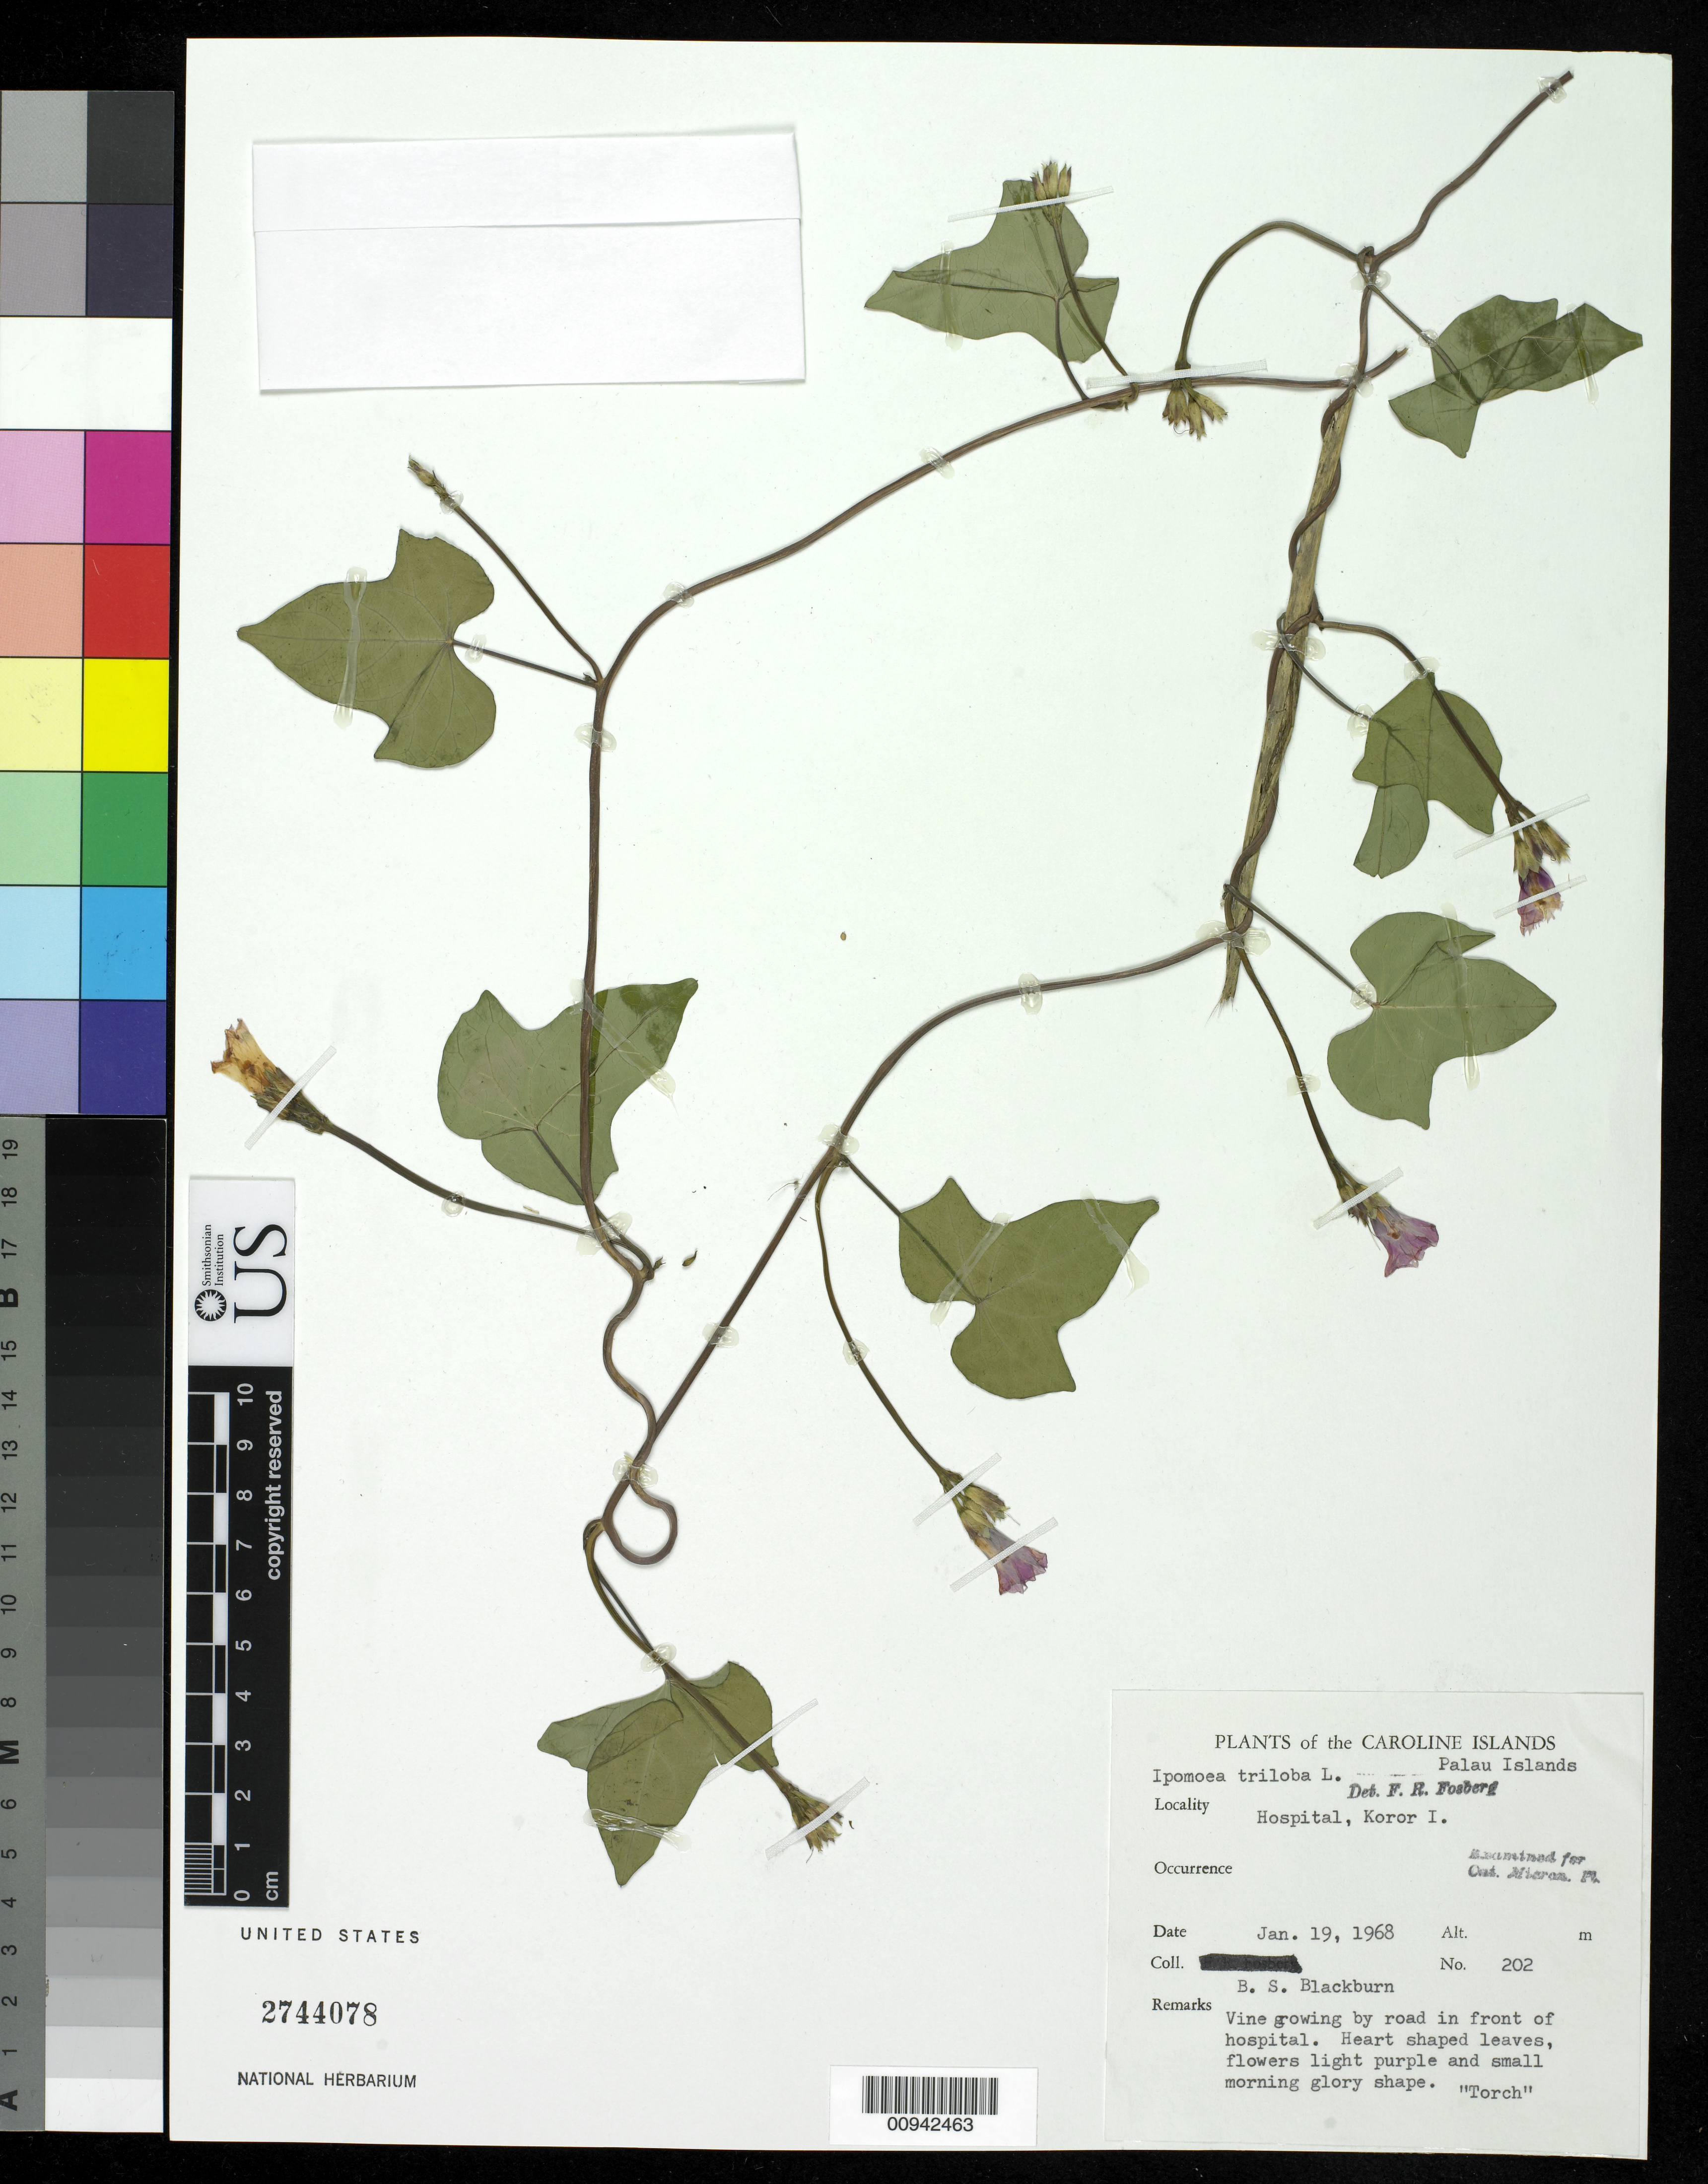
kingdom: Plantae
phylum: Tracheophyta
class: Magnoliopsida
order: Solanales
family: Convolvulaceae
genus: Ipomoea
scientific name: Ipomoea triloba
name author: L.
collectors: B. S. Blackburn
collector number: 202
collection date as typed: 18 Jan 1968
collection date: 1968-01-18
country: Palau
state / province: Koror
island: Oreor (Koror)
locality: in front of hospital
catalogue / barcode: US 2744078